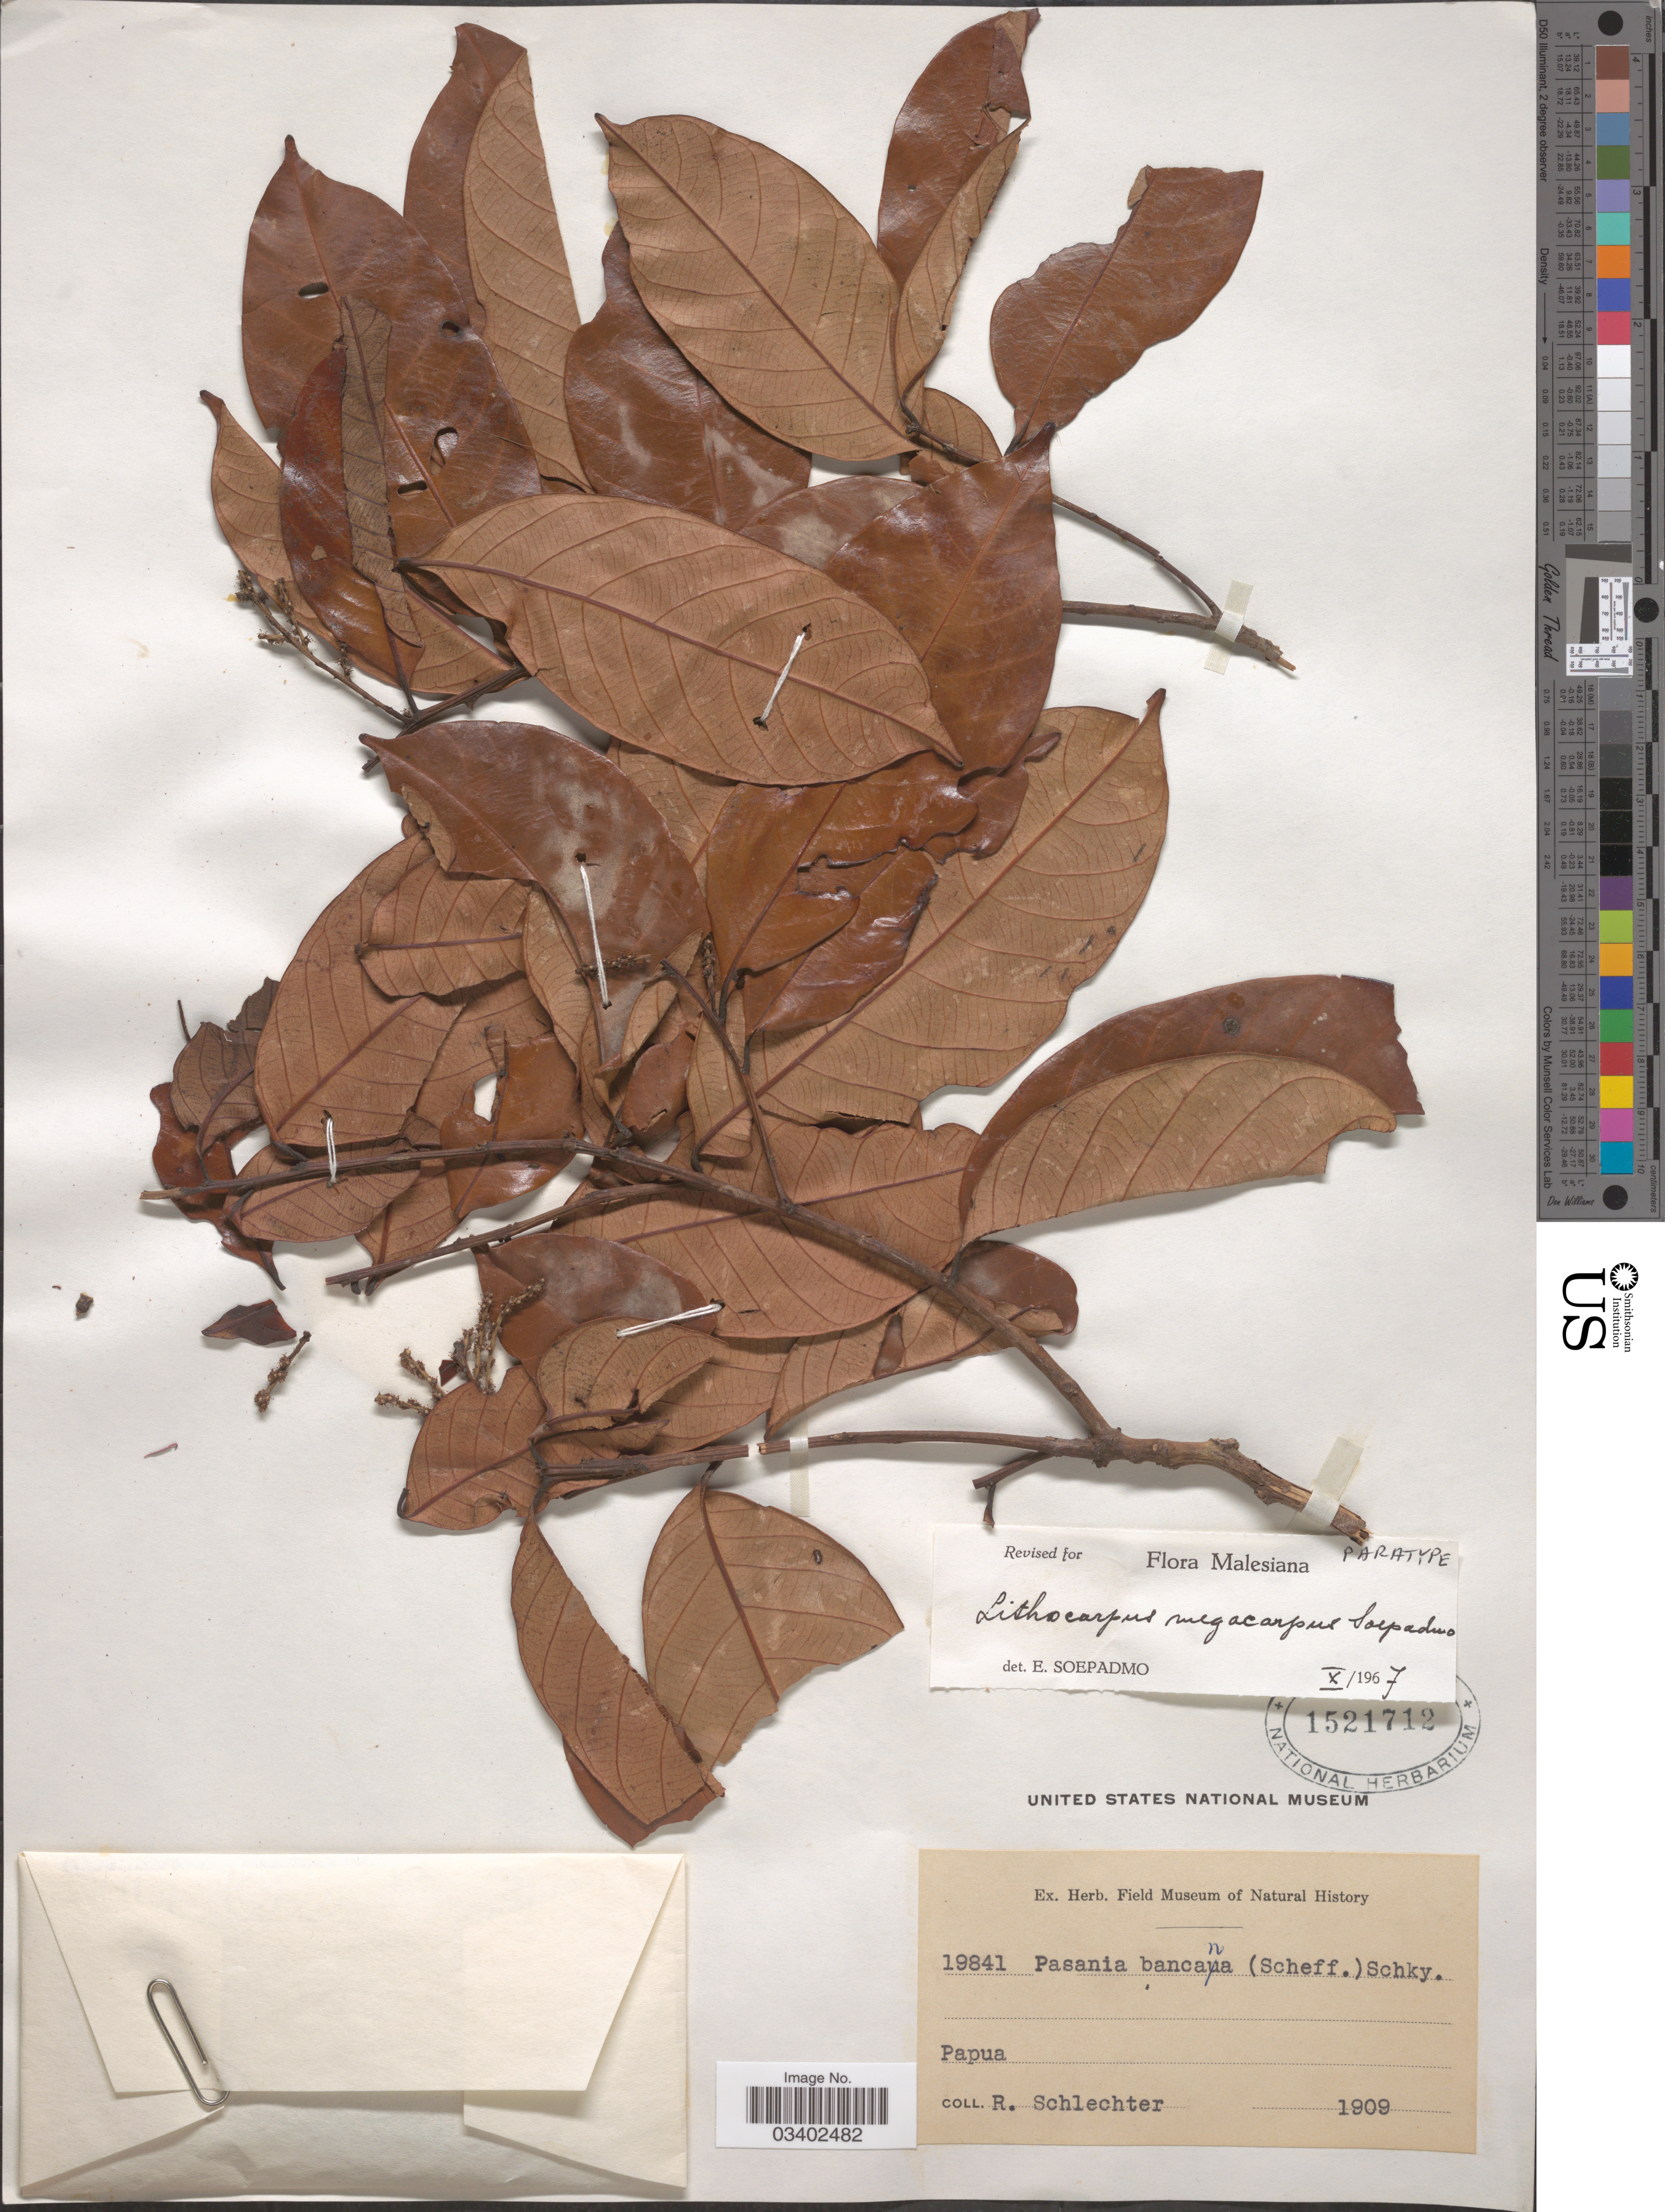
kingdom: Plantae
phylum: Tracheophyta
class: Magnoliopsida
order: Fagales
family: Fagaceae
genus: Lithocarpus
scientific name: Lithocarpus megacarpus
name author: Soepadmo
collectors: F. R. R. Schlechter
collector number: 19841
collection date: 1909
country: Papua New Guinea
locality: Papua.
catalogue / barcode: US 1521712